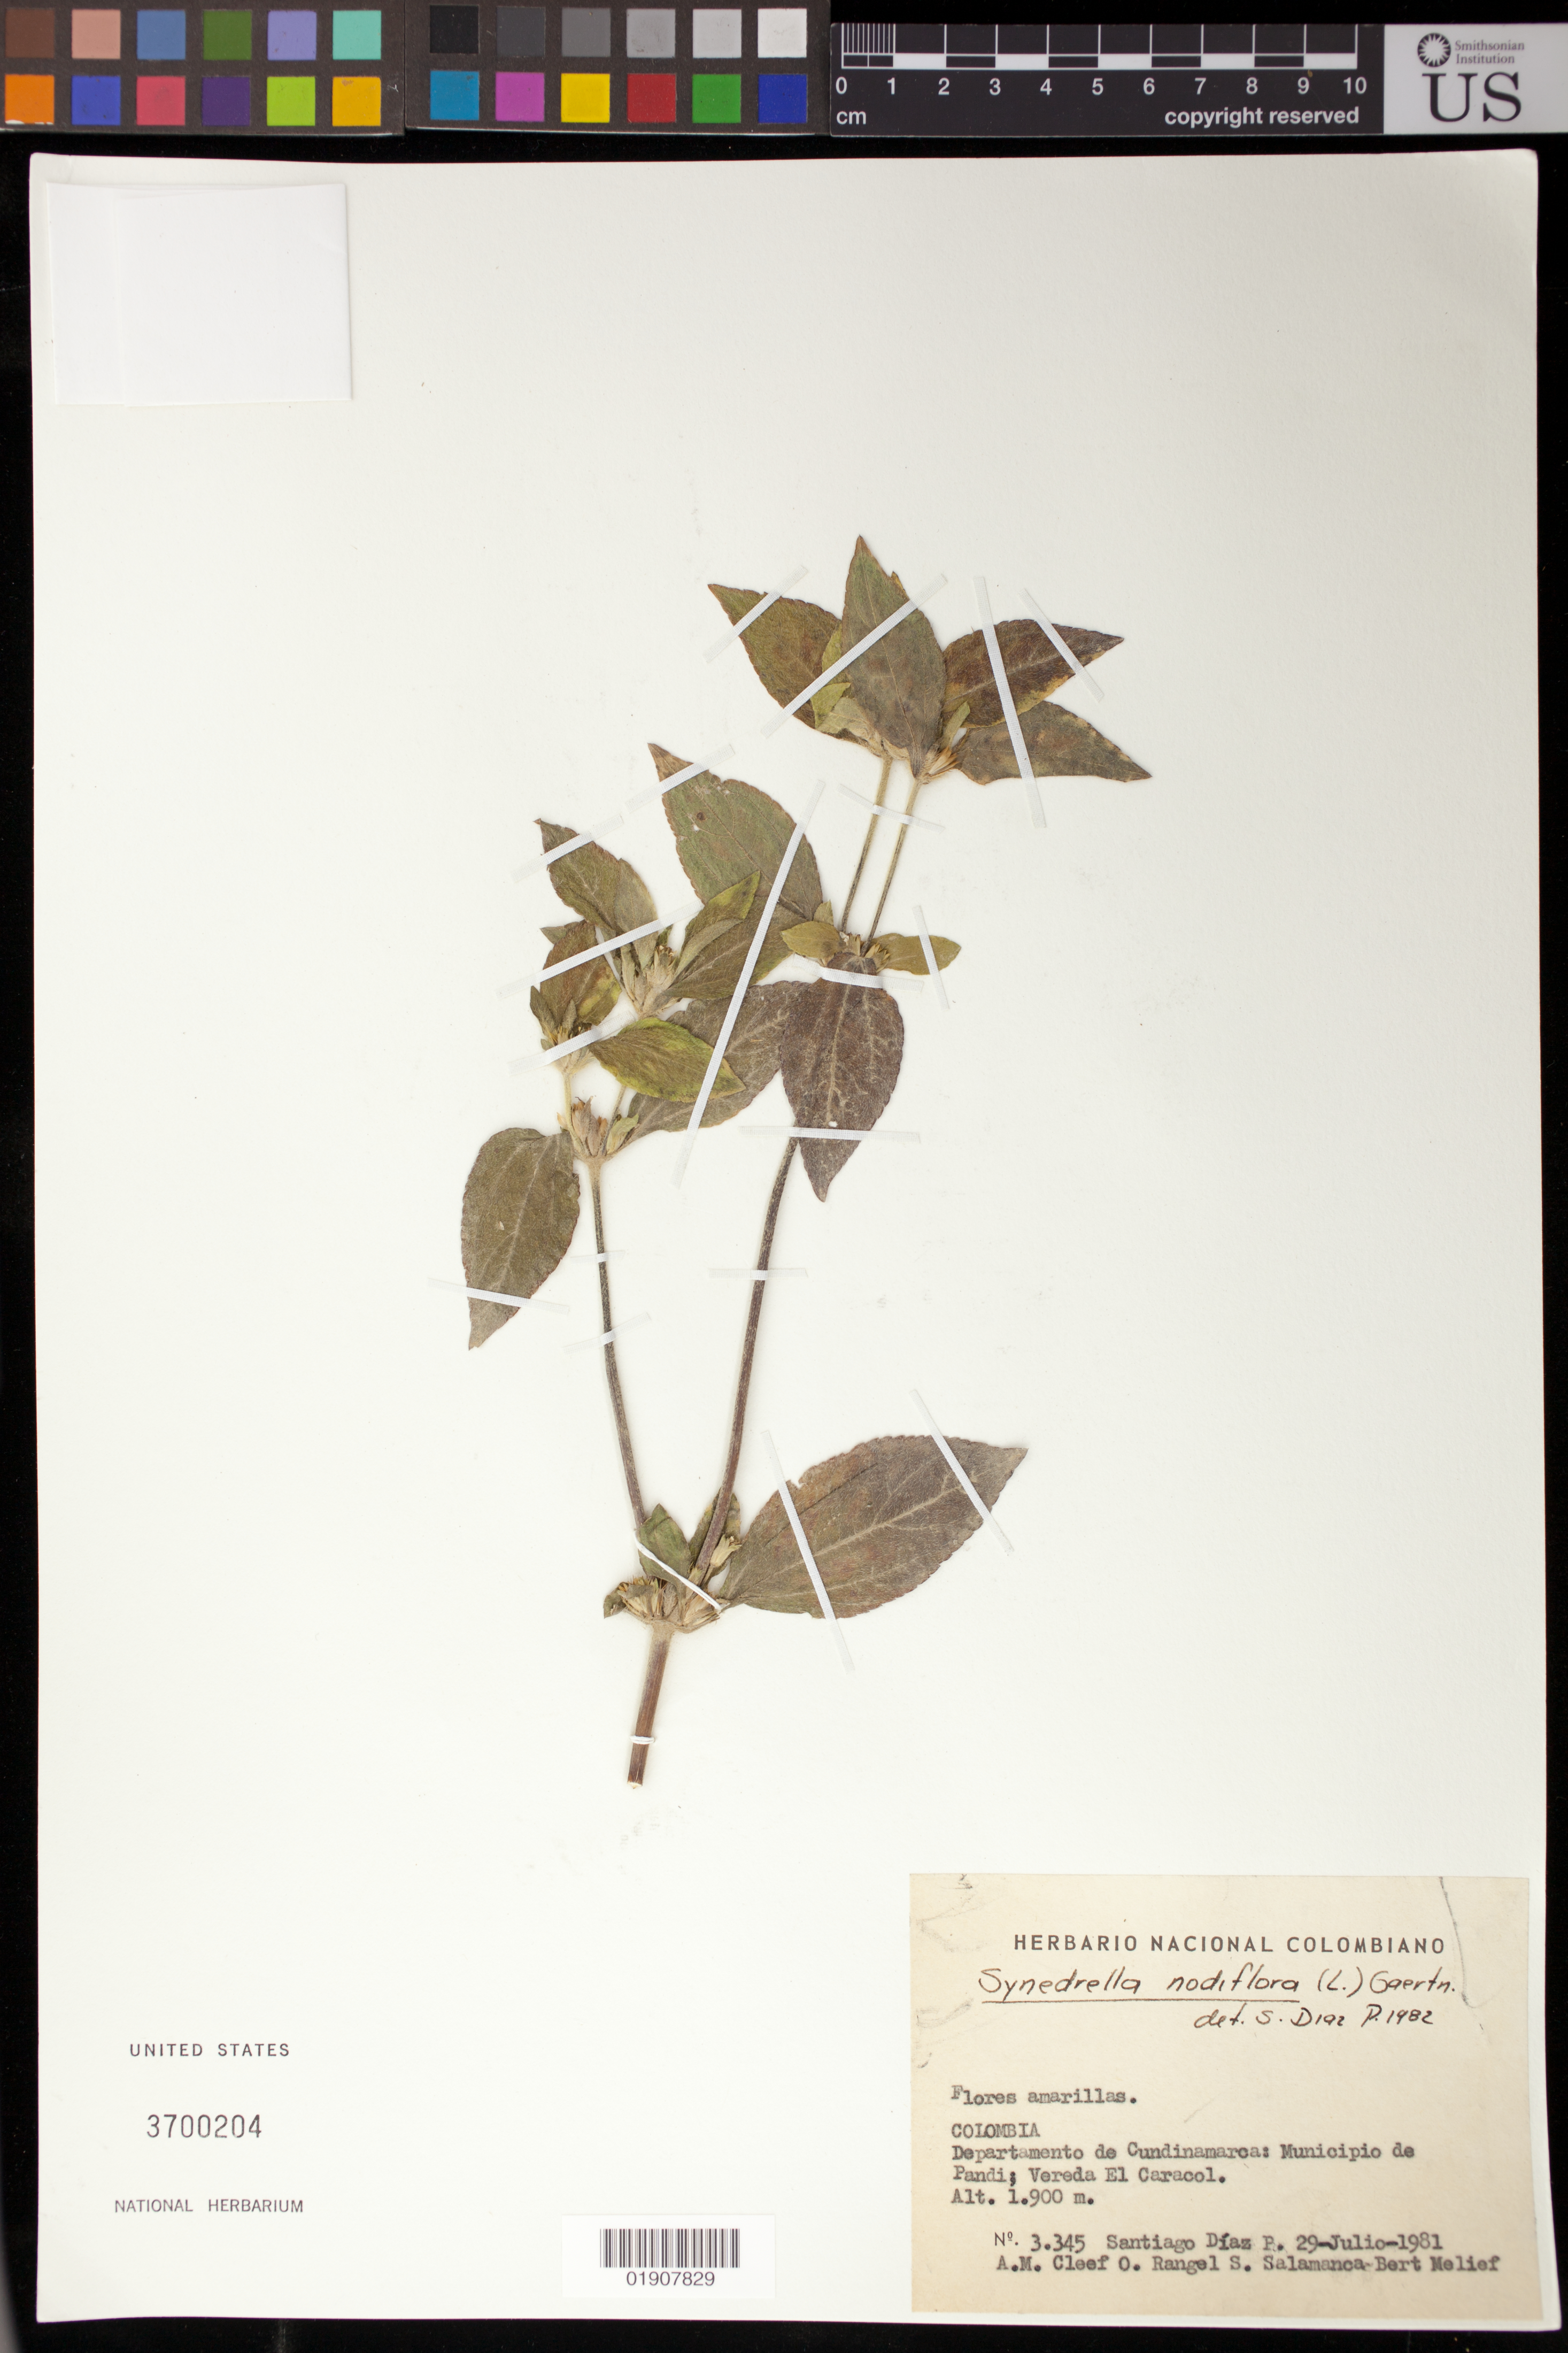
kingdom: Plantae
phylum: Tracheophyta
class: Magnoliopsida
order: Asterales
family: Asteraceae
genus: Synedrella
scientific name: Synedrella nodiflora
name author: (L.) Gaertn.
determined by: Díaz Píedrahíta, S.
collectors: S. Díaz Píedrahíta, A. M. Cleef, O. Rangel & B. Salamanca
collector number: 3345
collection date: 1981-07-29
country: Colombia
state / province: Cundinamarca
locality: Colombia, Departamento de Cundinamarca: Municipio de Pandi; Vereda El Caracol.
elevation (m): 1900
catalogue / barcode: US 3700204